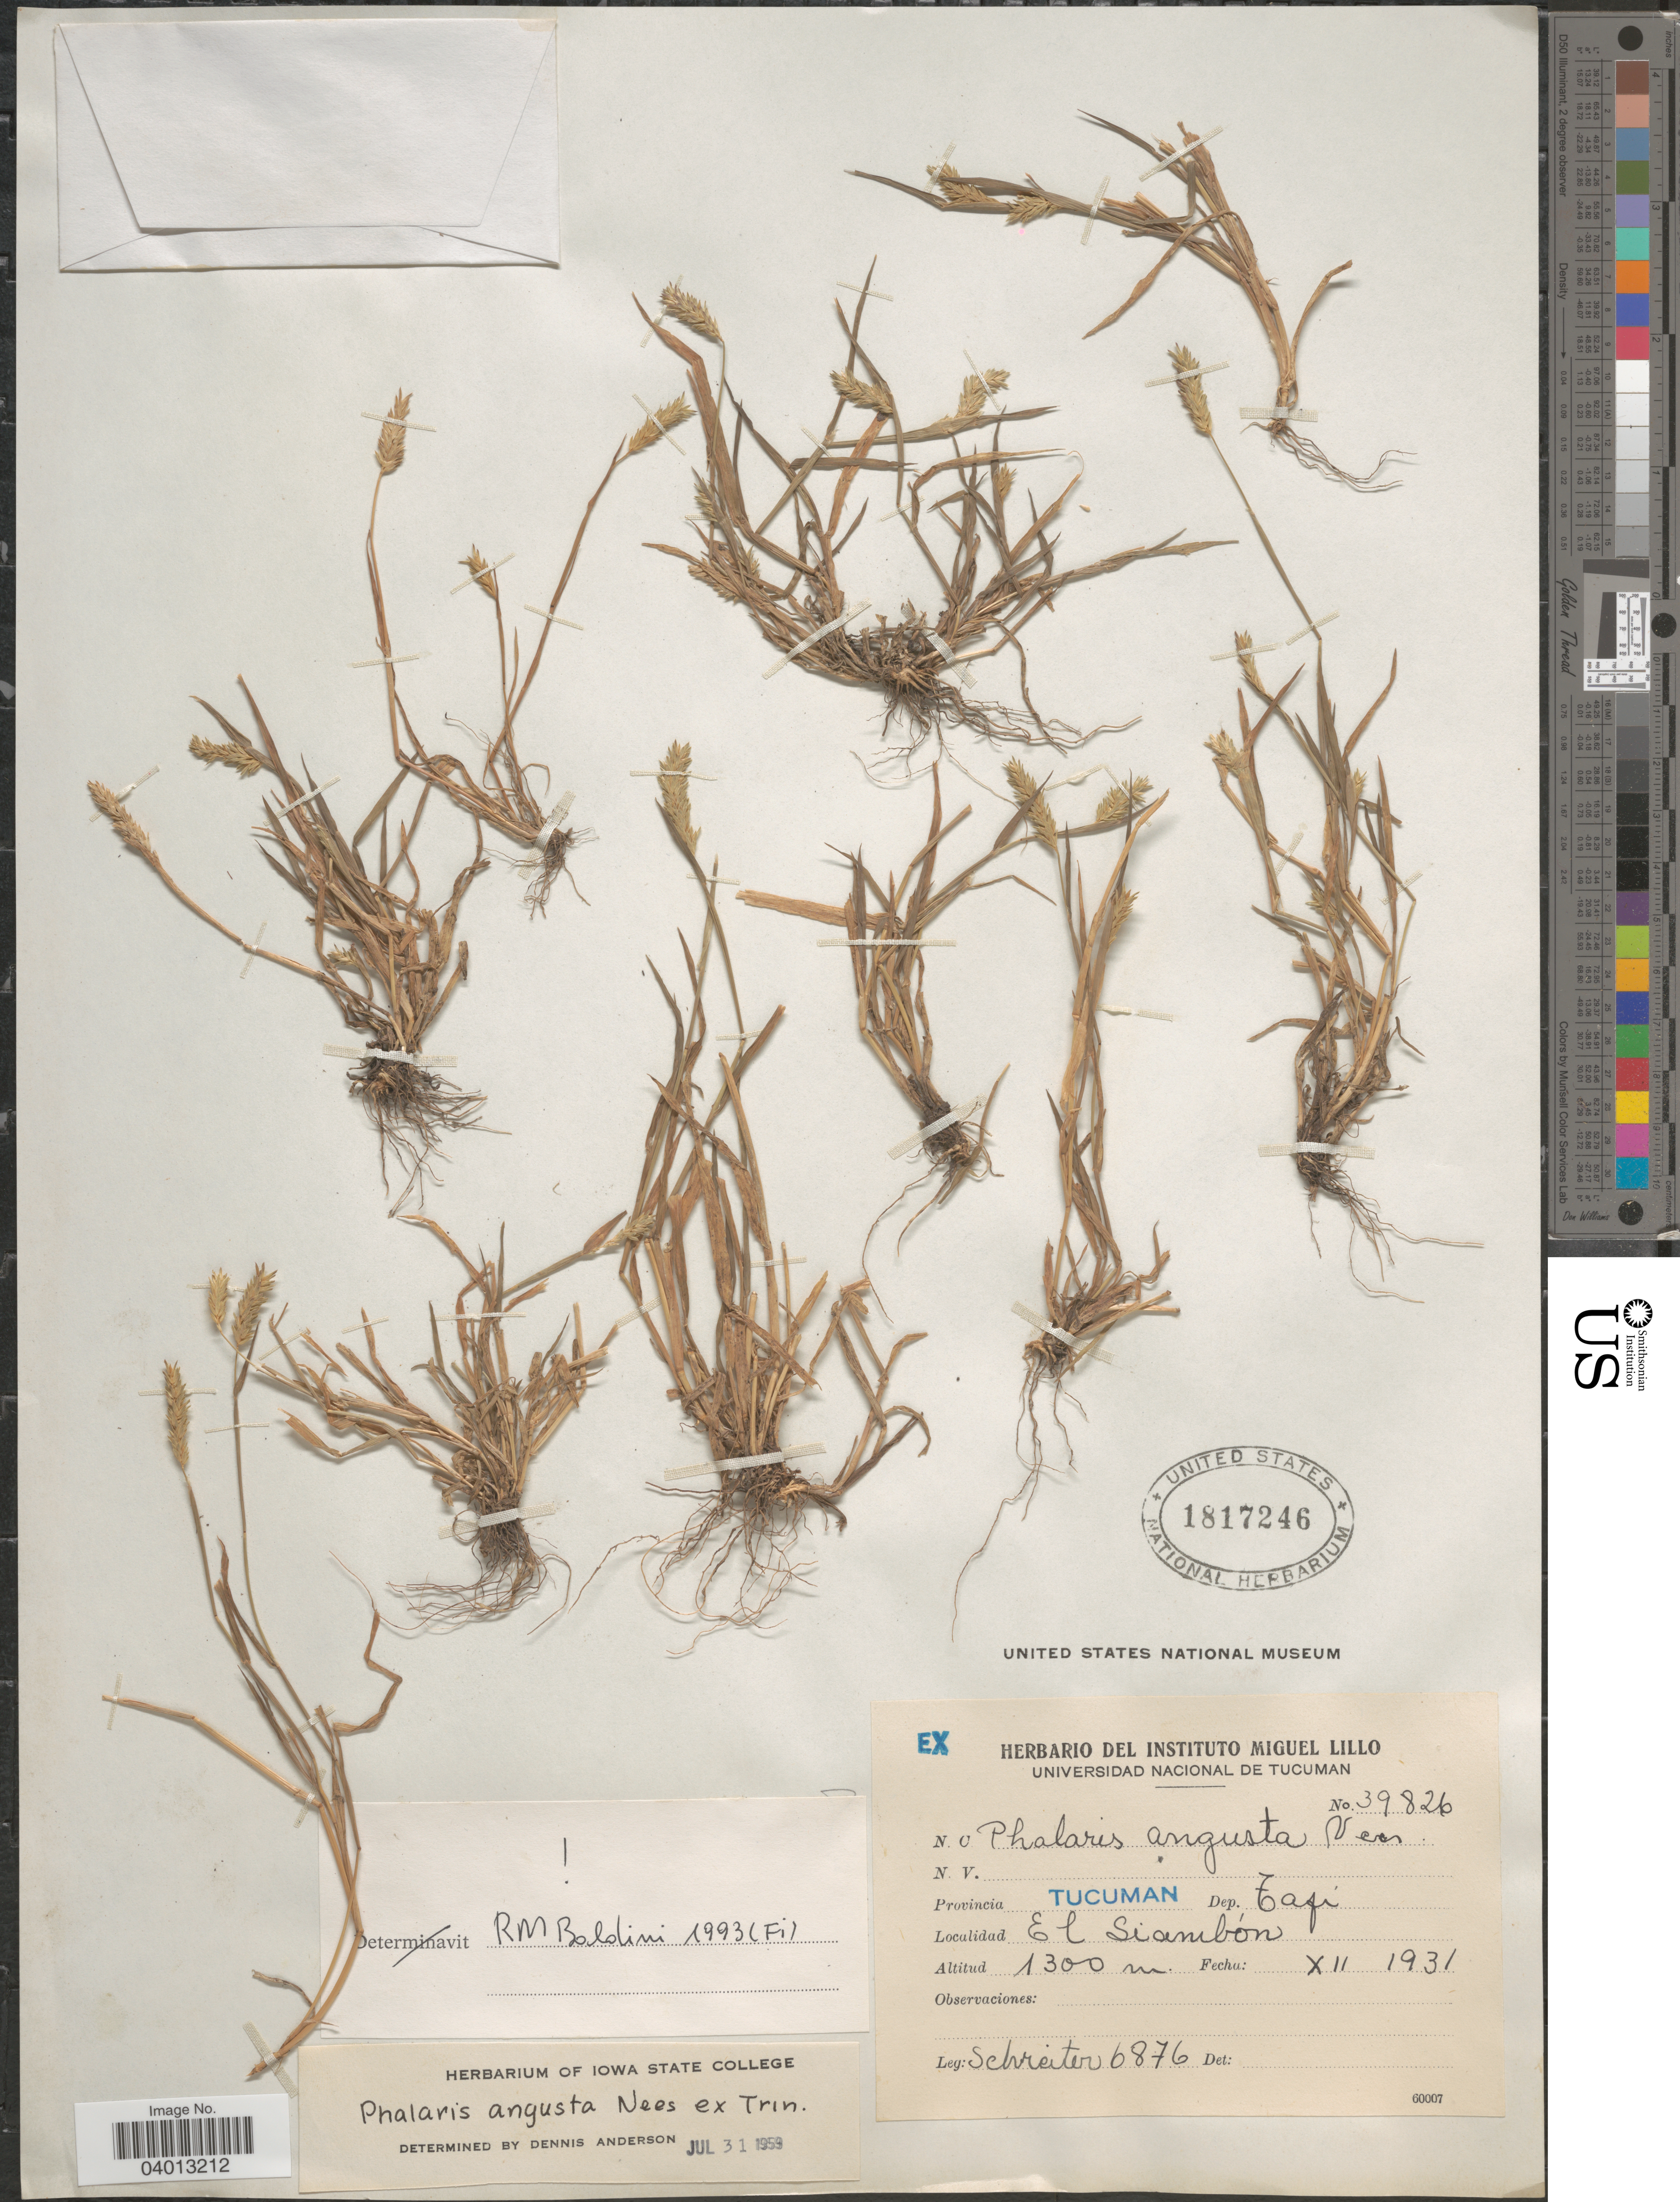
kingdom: Plantae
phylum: Tracheophyta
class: Liliopsida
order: Poales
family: Poaceae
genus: Phalaris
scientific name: Phalaris angusta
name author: Nees ex Trin.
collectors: -. Schreiter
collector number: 6876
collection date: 1931-12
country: Argentina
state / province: Tucuman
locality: Dep. Tafi. El Siambón.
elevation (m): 1300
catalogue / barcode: US 1817246